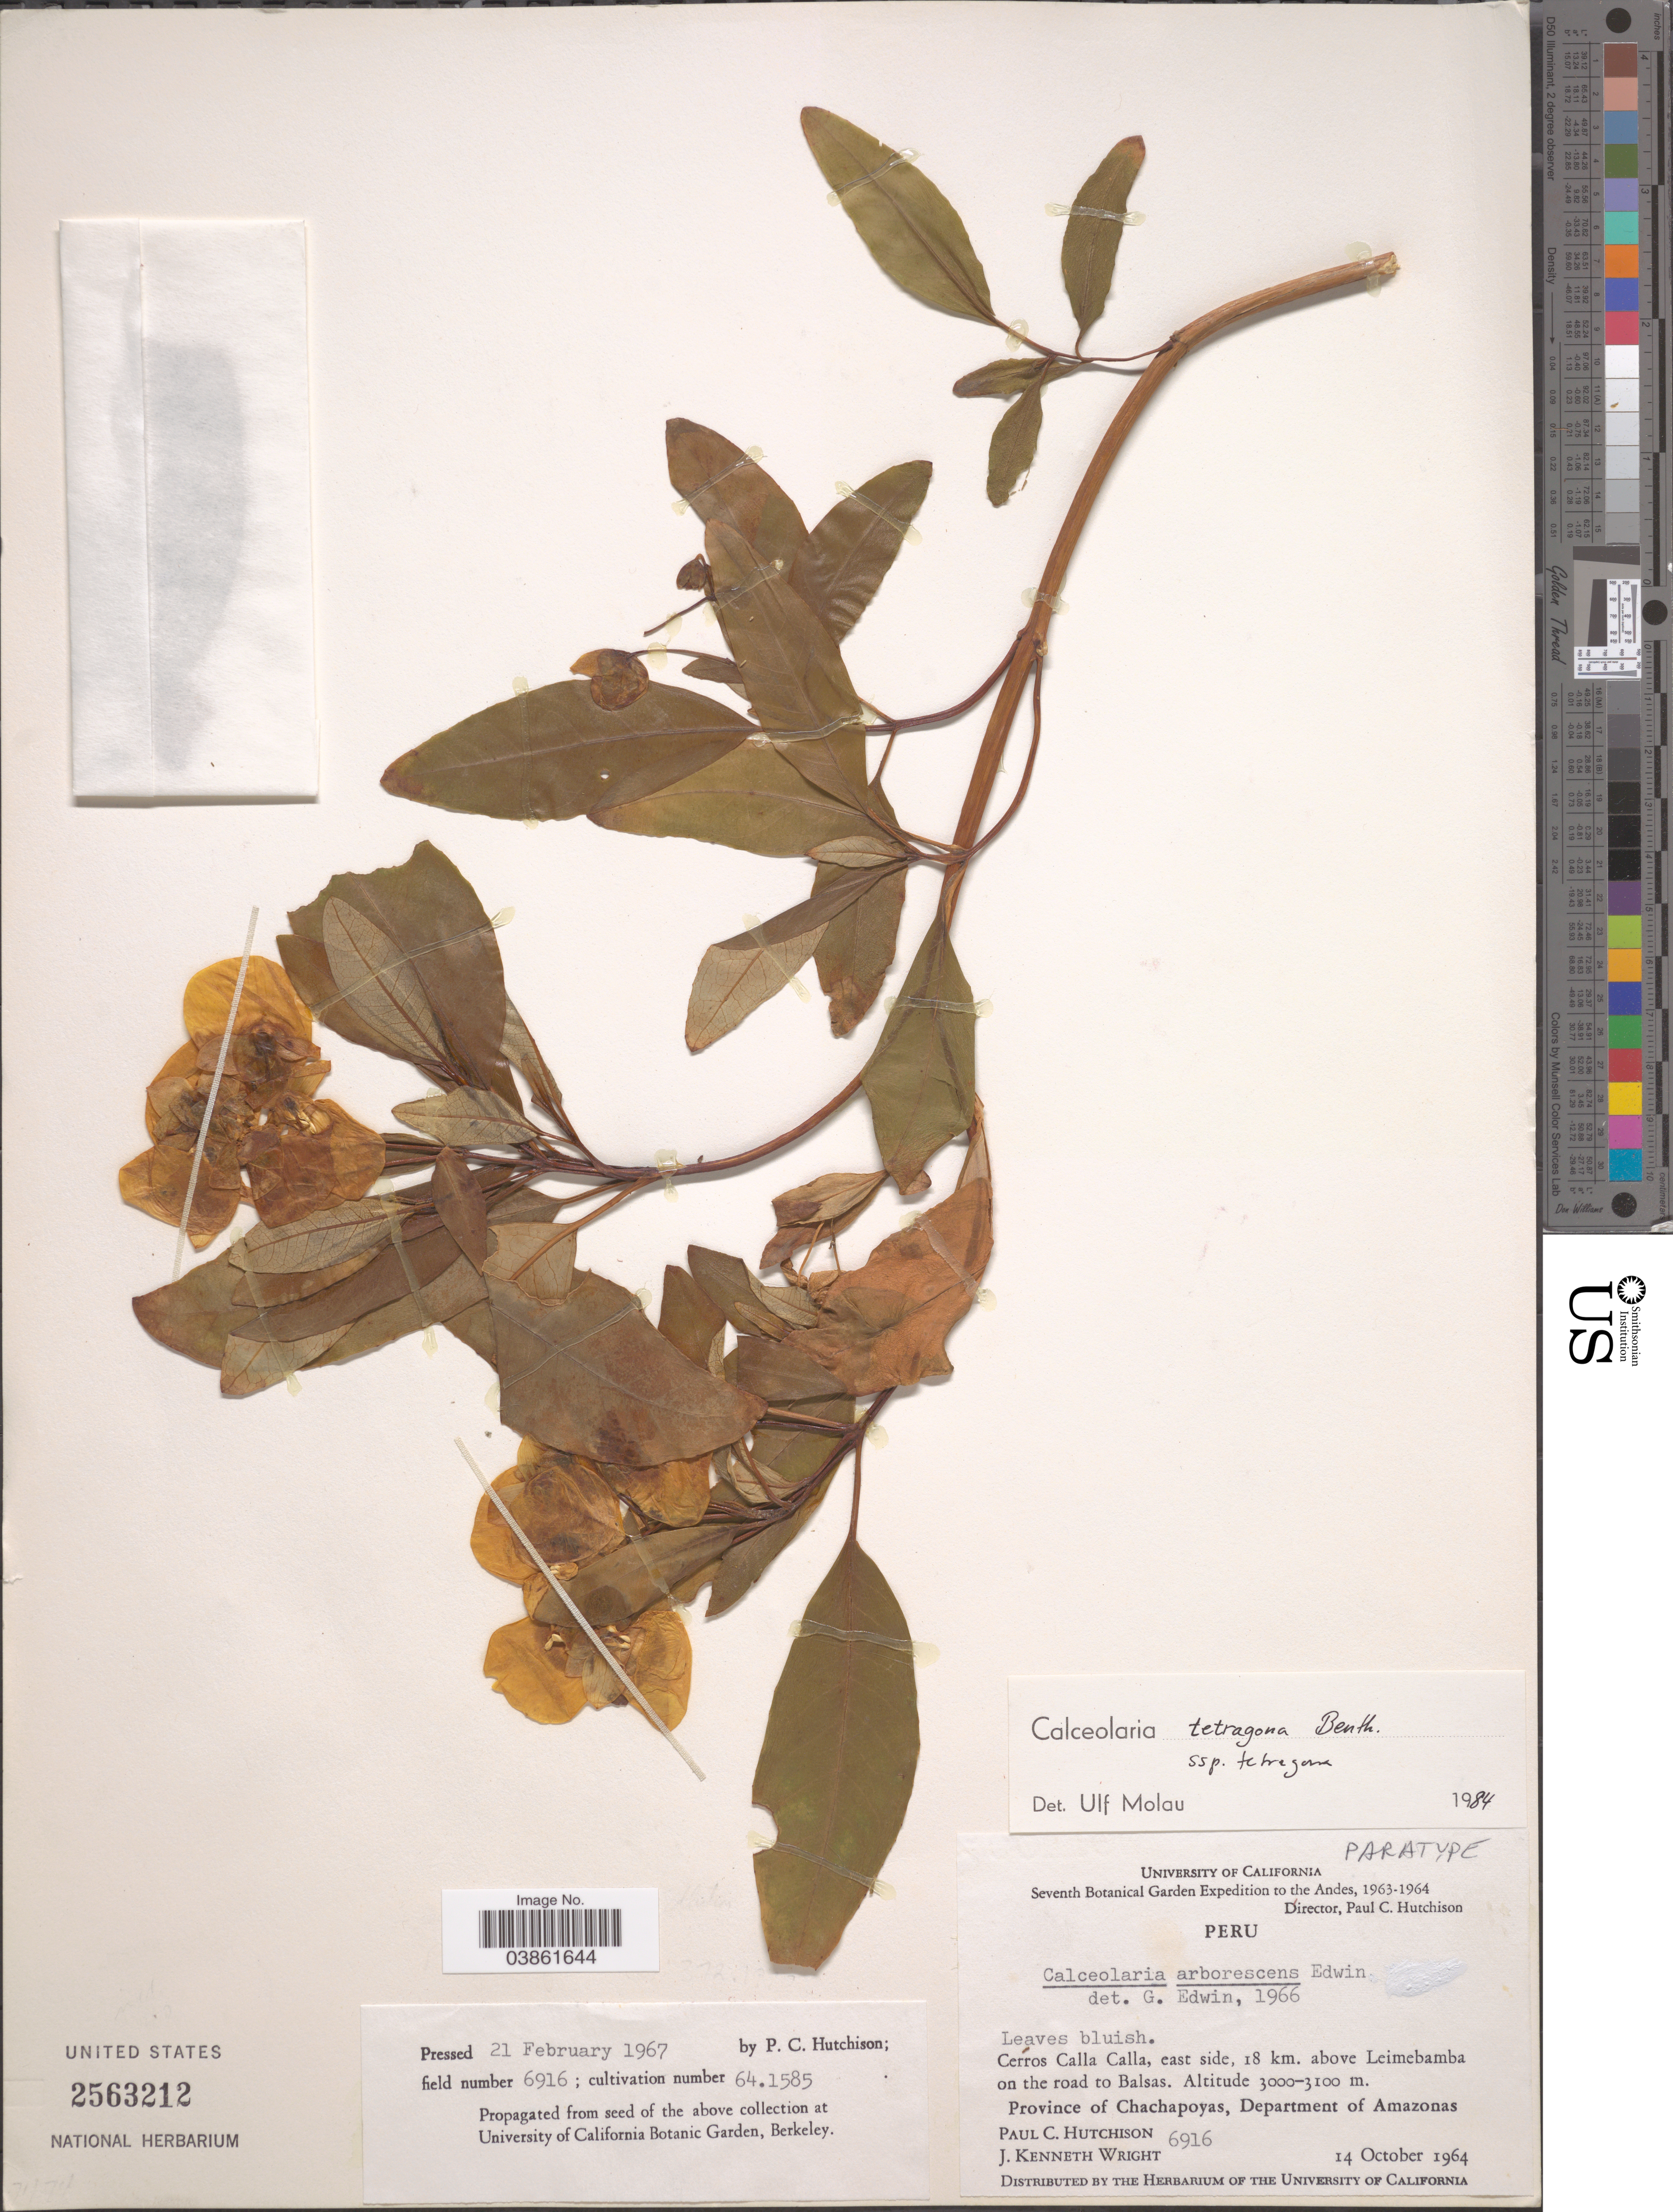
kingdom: Plantae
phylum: Tracheophyta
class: Magnoliopsida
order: Lamiales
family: Calceolariaceae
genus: Calceolaria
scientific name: Calceolaria tetragona subsp. tetragona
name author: Benth.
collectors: P. C. Hutchison & J. K. Wright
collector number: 6916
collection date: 1964-10-14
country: Peru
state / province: Amazonas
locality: The Andes. Cerros Calla Calla, east side, 18 km. above Leimebamba on the road to Balsas. Province of Chachapoyas, Department of Amazonas.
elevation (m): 3000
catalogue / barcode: US 2563212